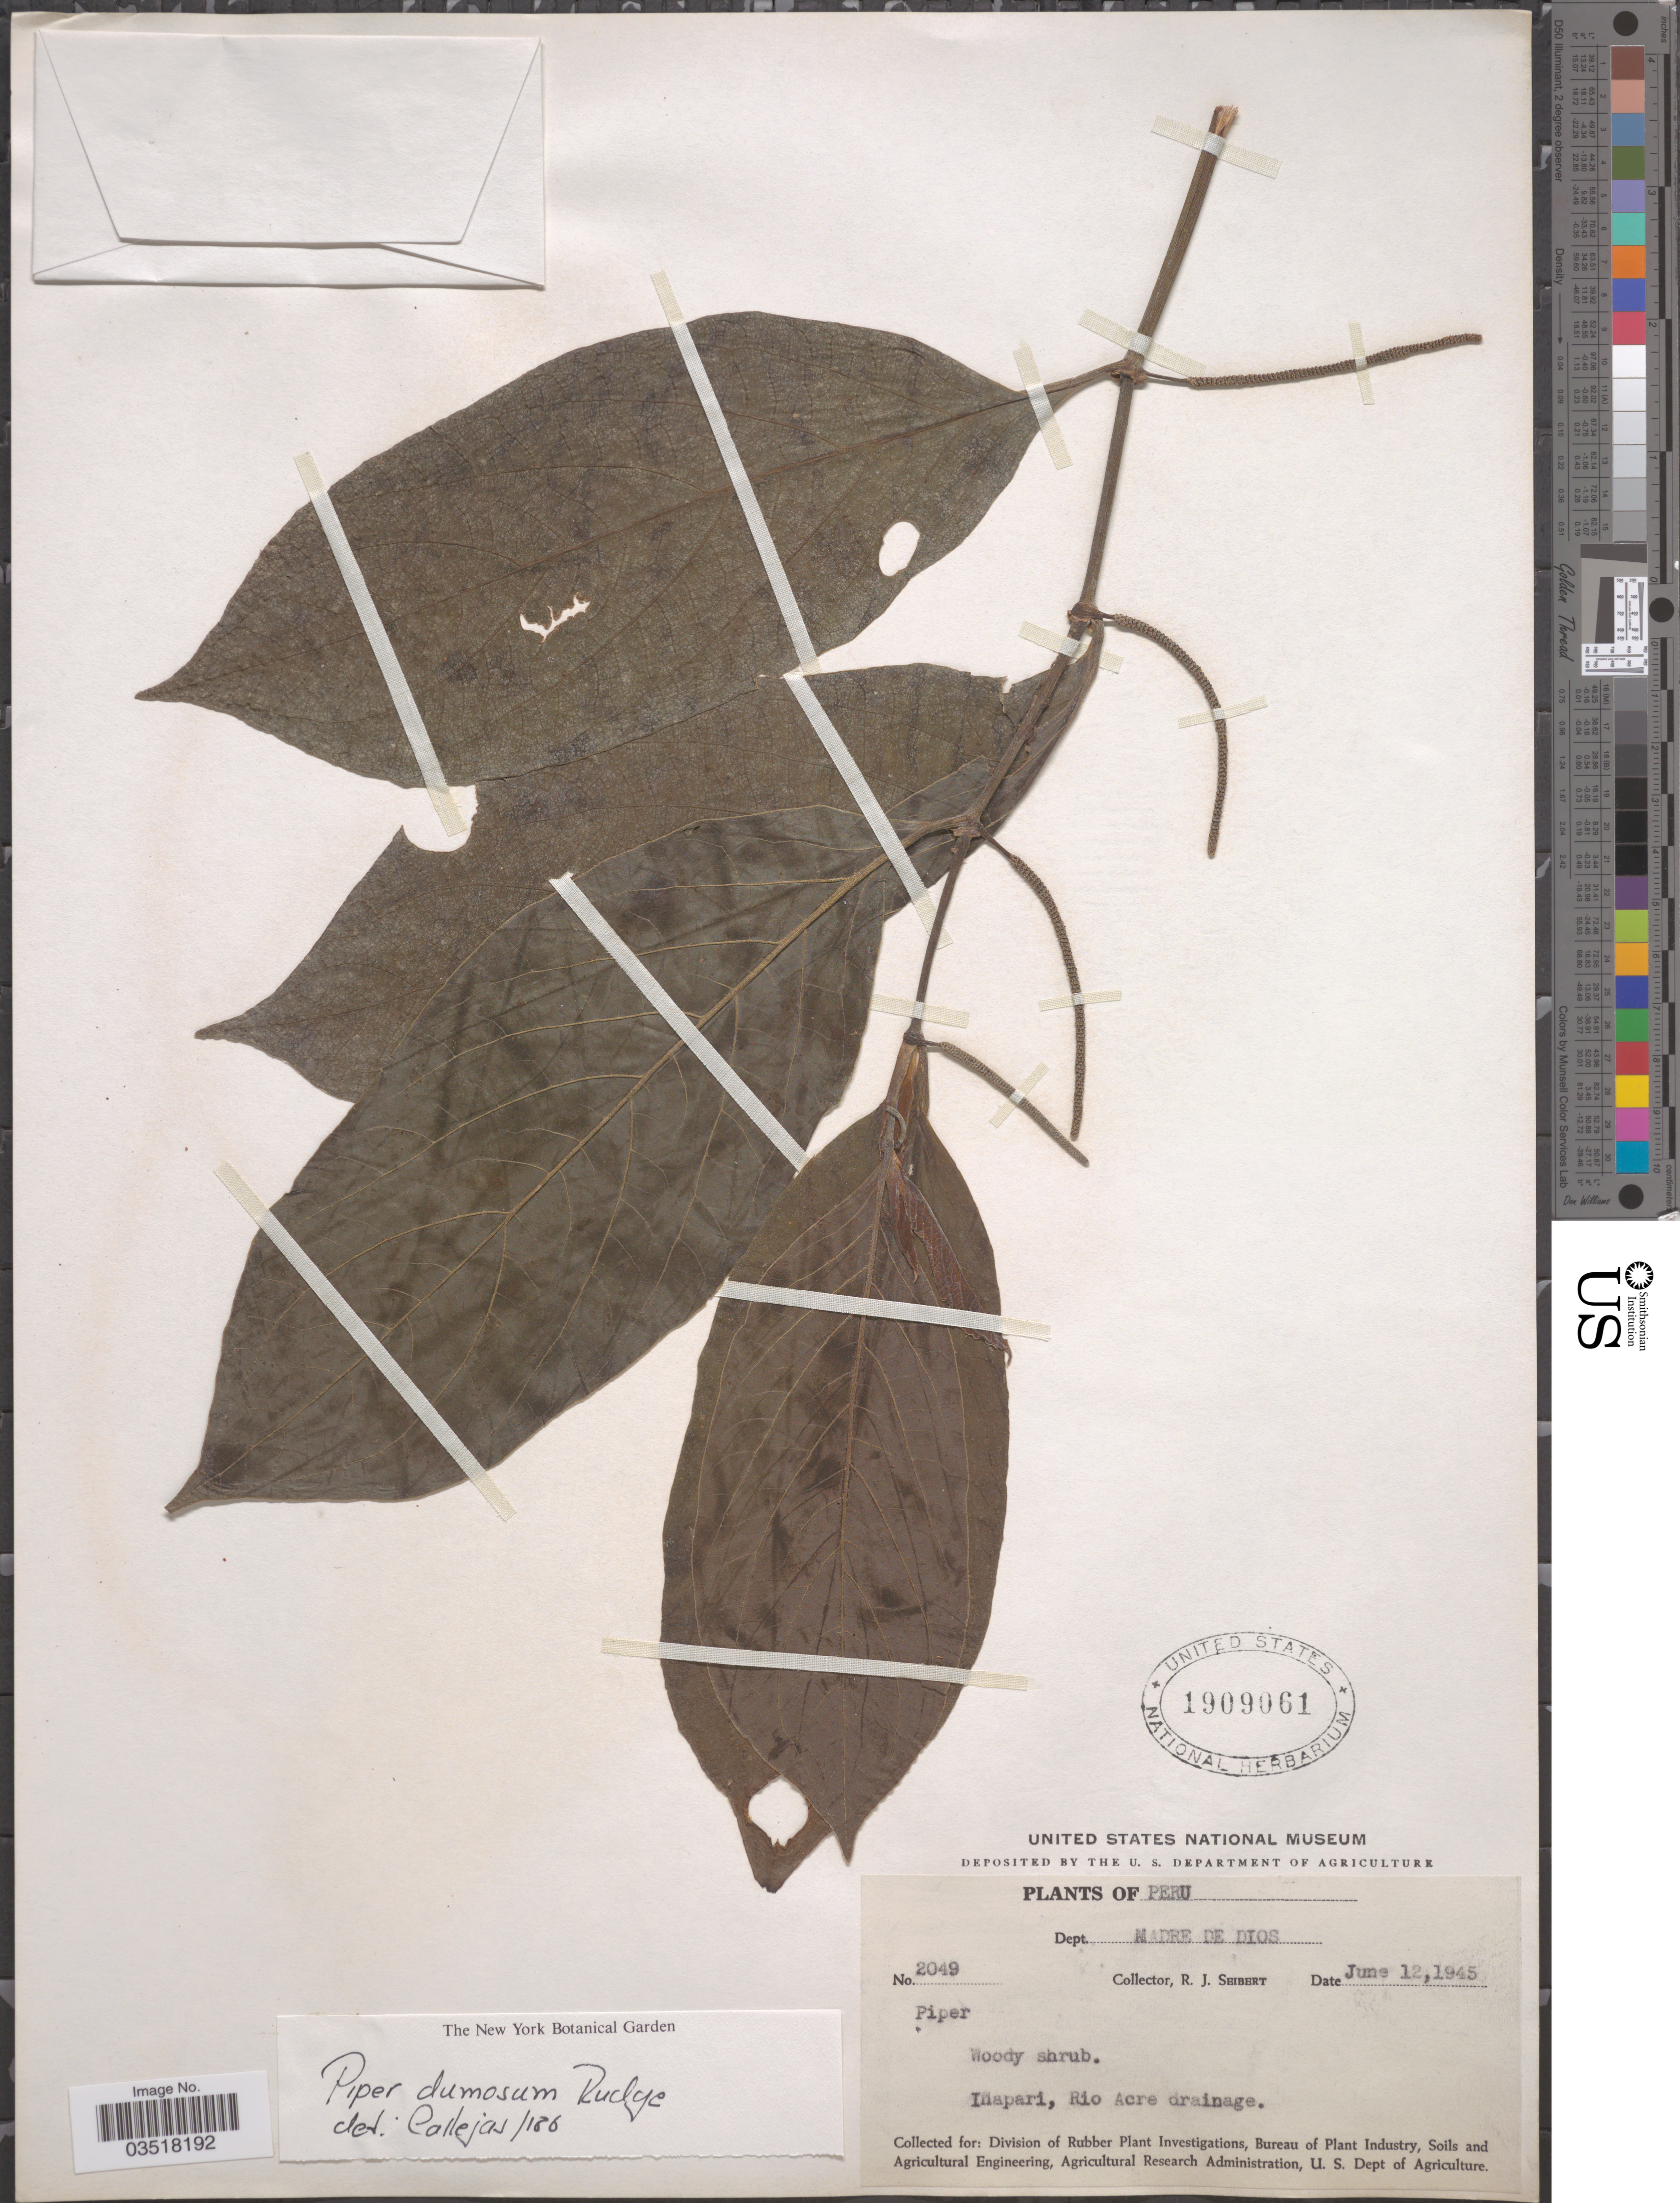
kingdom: Plantae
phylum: Tracheophyta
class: Magnoliopsida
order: Piperales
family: Piperaceae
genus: Piper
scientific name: Piper dumosum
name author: Rudge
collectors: R. J. Seibert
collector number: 2049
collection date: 1945-06-12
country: Peru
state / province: Madre de Dios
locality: Dept. Madre de Dios. Iñapari, Rio Acre drainage.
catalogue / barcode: US 1909061